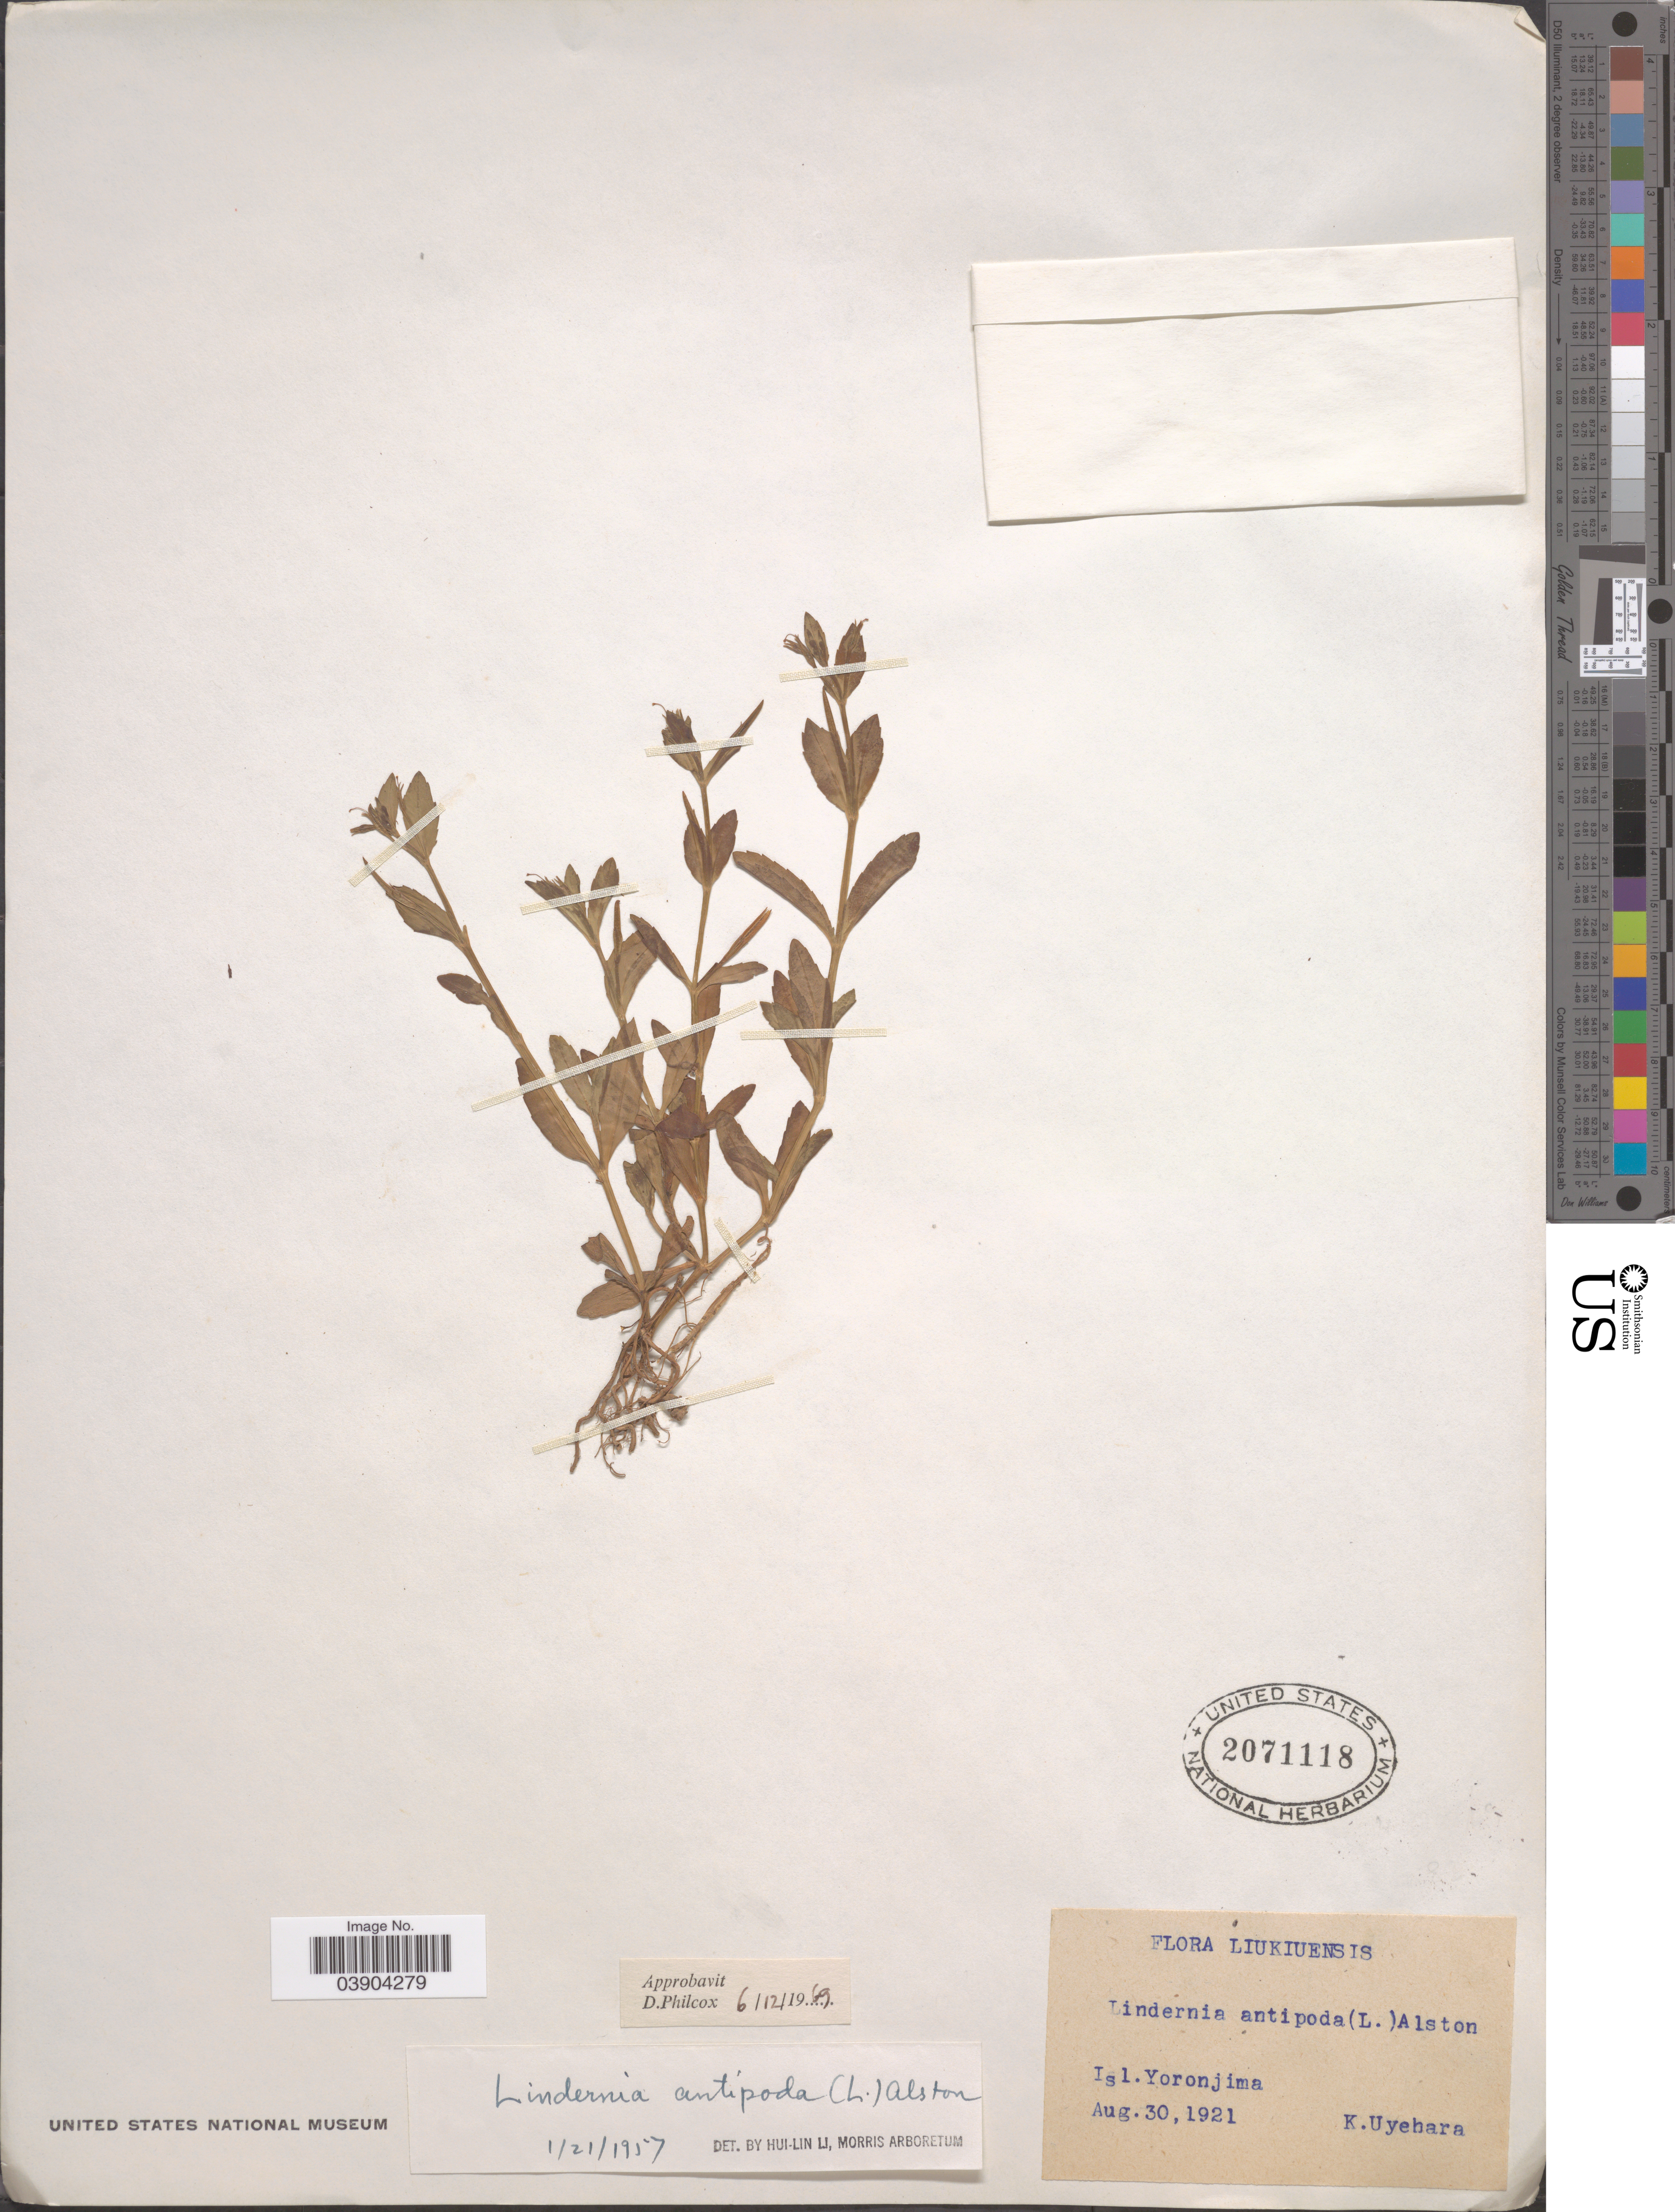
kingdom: Plantae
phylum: Tracheophyta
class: Magnoliopsida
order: Lamiales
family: Linderniaceae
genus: Lindernia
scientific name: Lindernia antipoda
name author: (L.) Alston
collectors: K. Uyehara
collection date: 1921-08-30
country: Japan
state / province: Okinawa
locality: Liukiuensis. Isl. Yoronjima.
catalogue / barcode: US 2071118